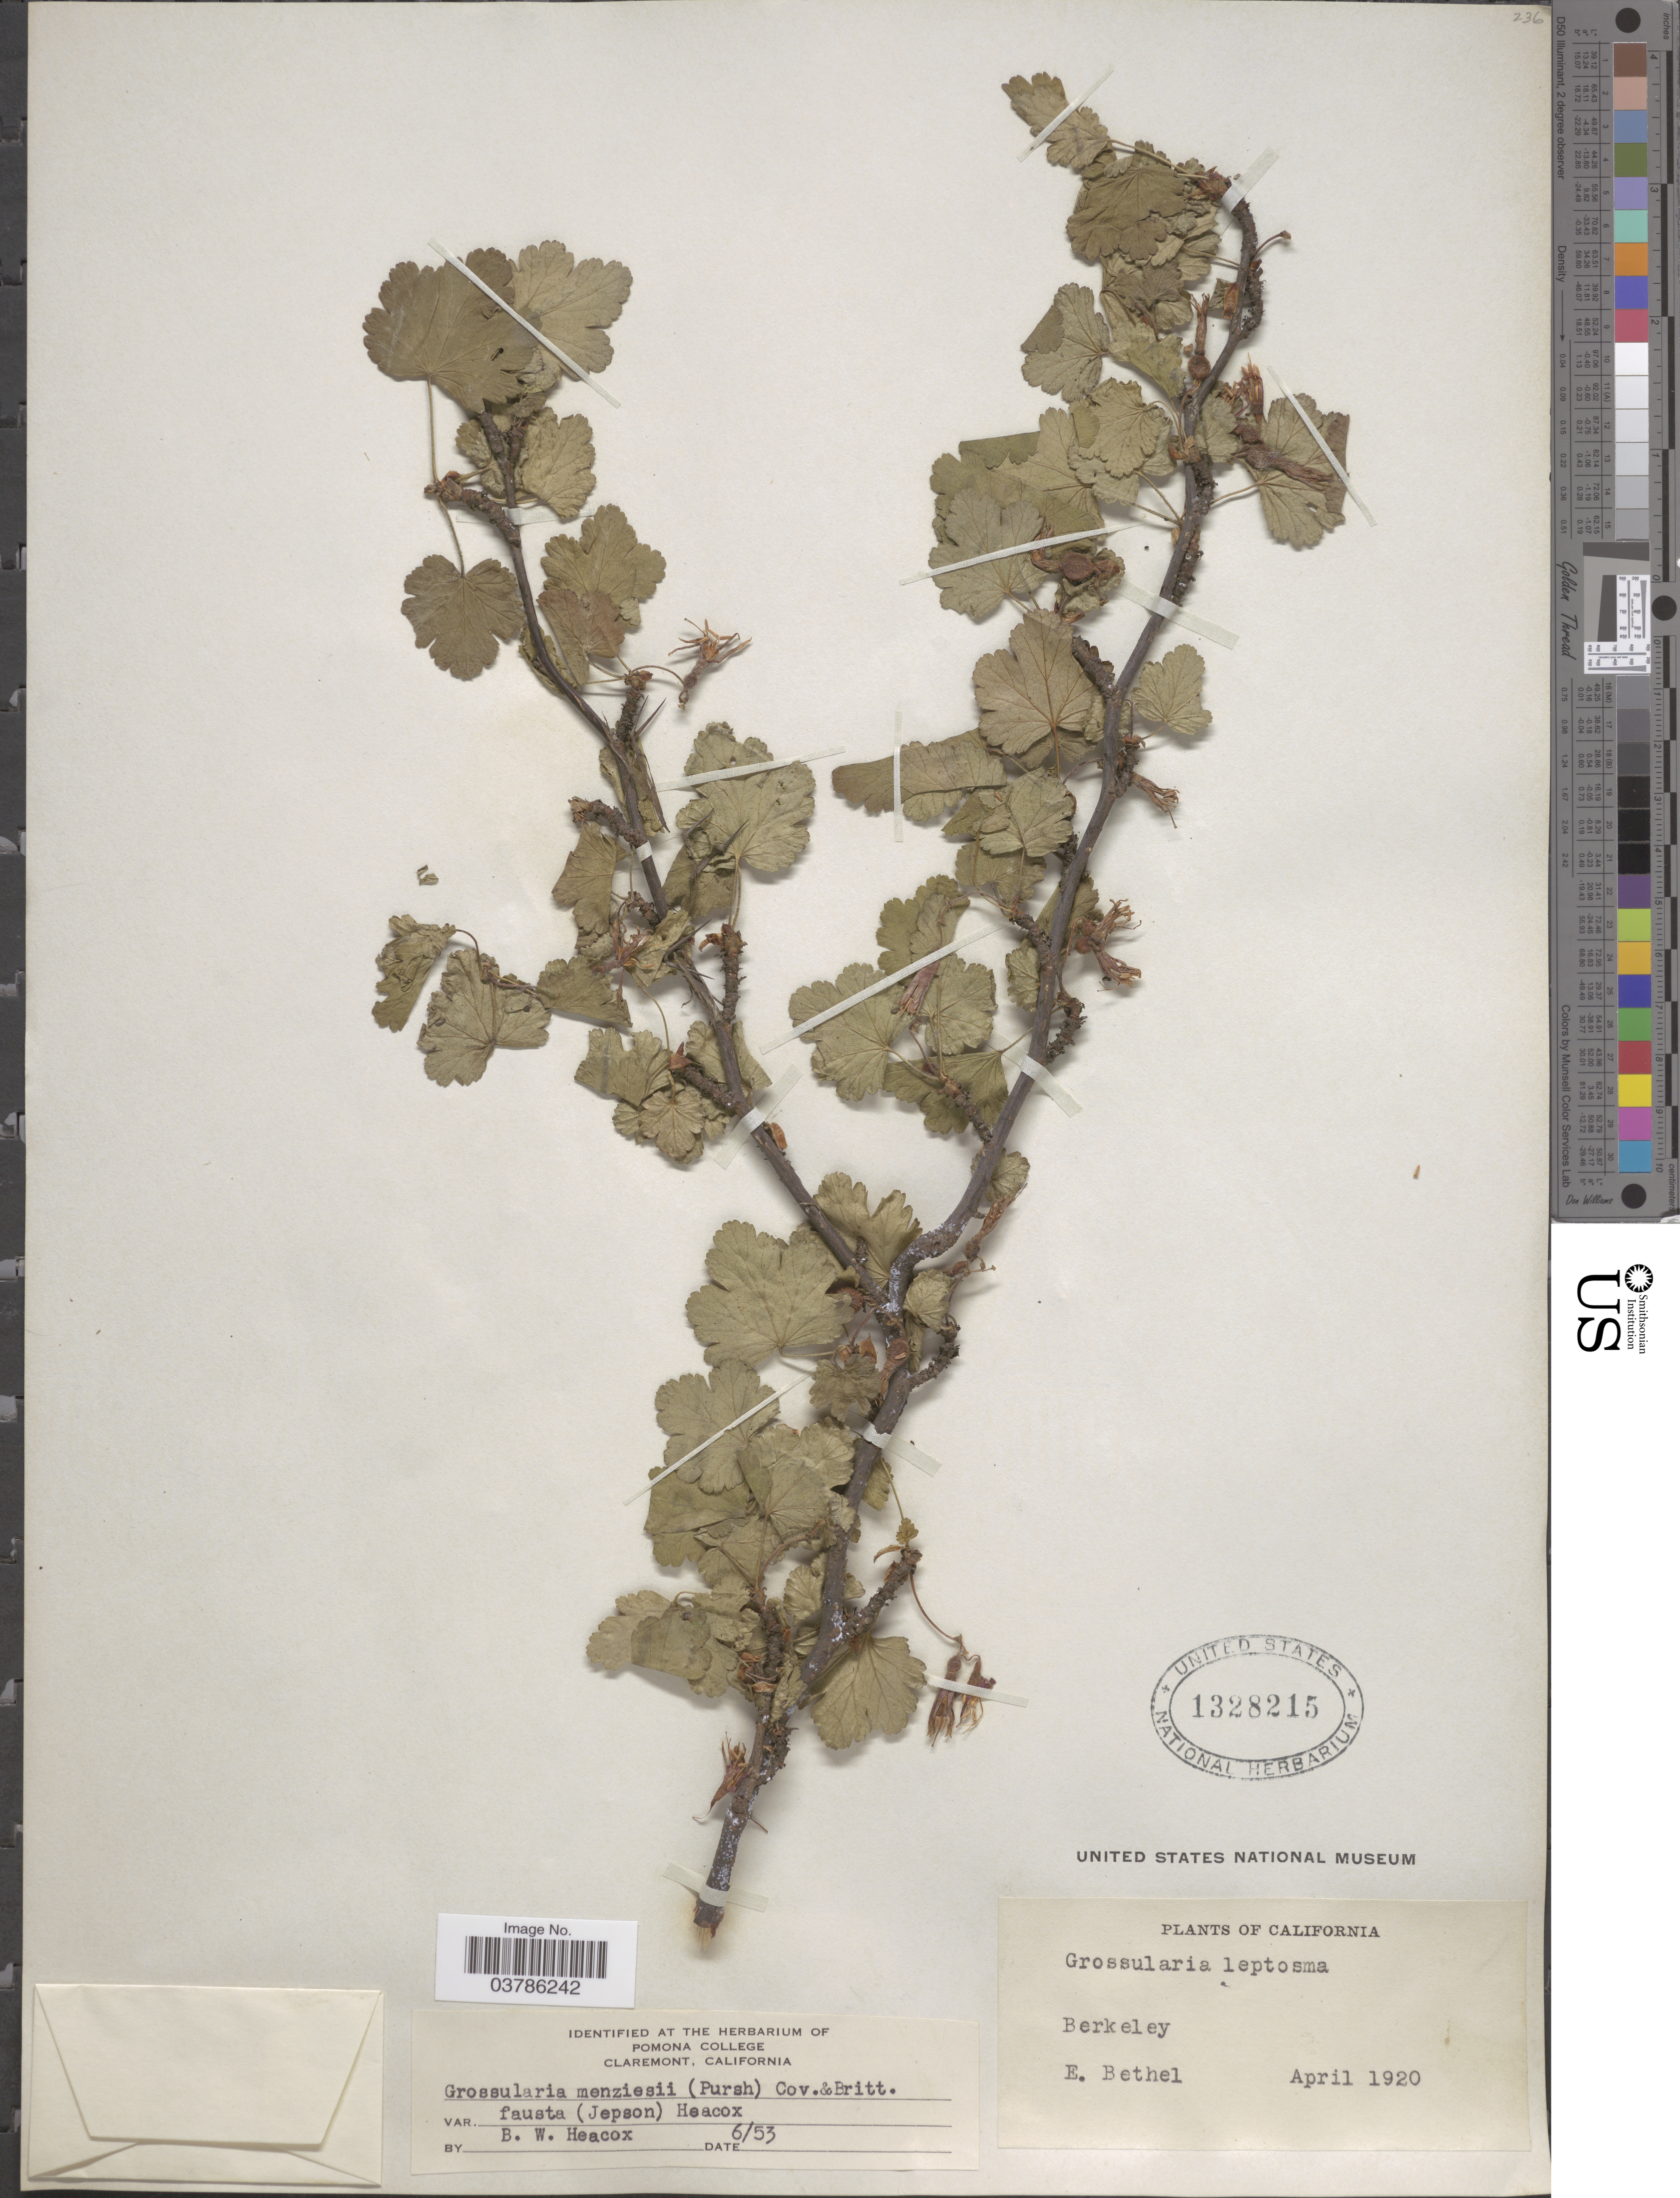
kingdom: Plantae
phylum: Tracheophyta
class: Magnoliopsida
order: Saxifragales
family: Grossulariaceae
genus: Ribes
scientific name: Ribes menziesii var. faustum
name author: Jeps.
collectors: E. Bethel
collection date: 1920-04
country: United States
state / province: California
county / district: Alameda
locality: Berkeley.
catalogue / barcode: US 1328215